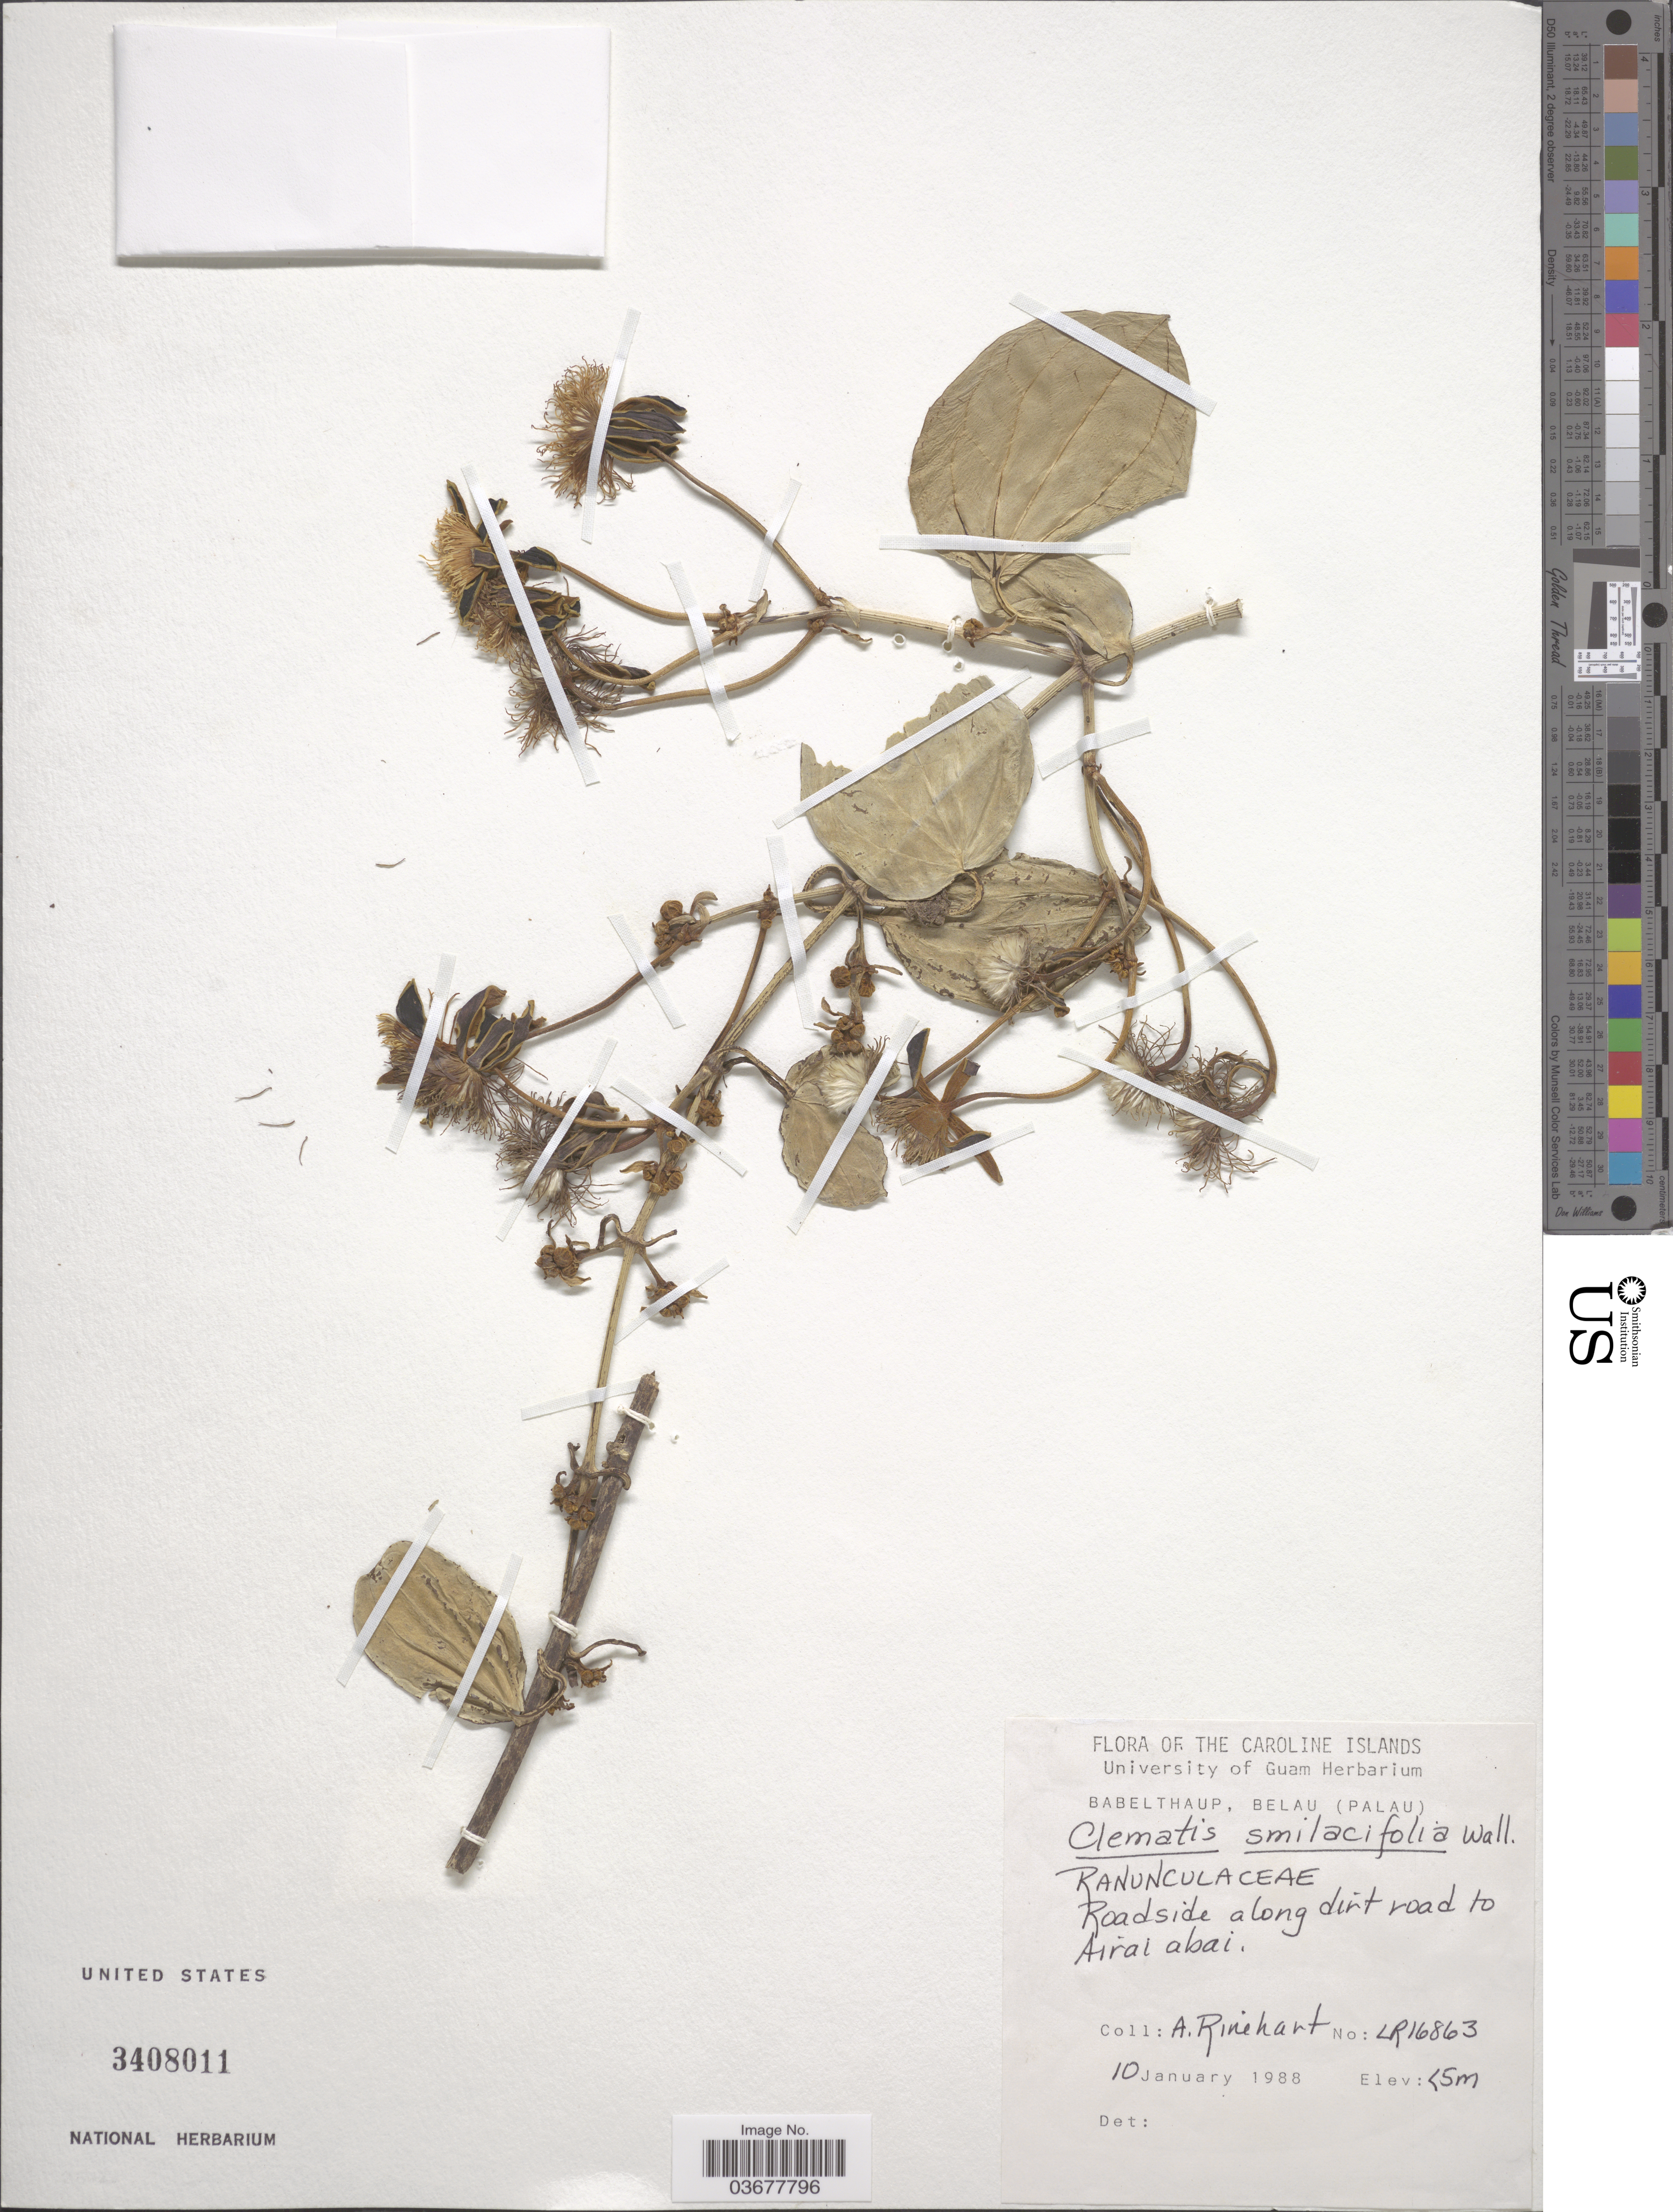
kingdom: Plantae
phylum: Tracheophyta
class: Magnoliopsida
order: Ranunculales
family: Ranunculaceae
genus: Clematis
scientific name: Clematis smilacifolia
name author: Wall.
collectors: A. Rinehart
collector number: LR16863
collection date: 1988-01-10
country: Palau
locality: The Caroline Islands. Babelthaup, Belau (Palau). Roadside along dirt road to Airal [interpreted] abai.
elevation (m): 5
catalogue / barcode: US 3408011